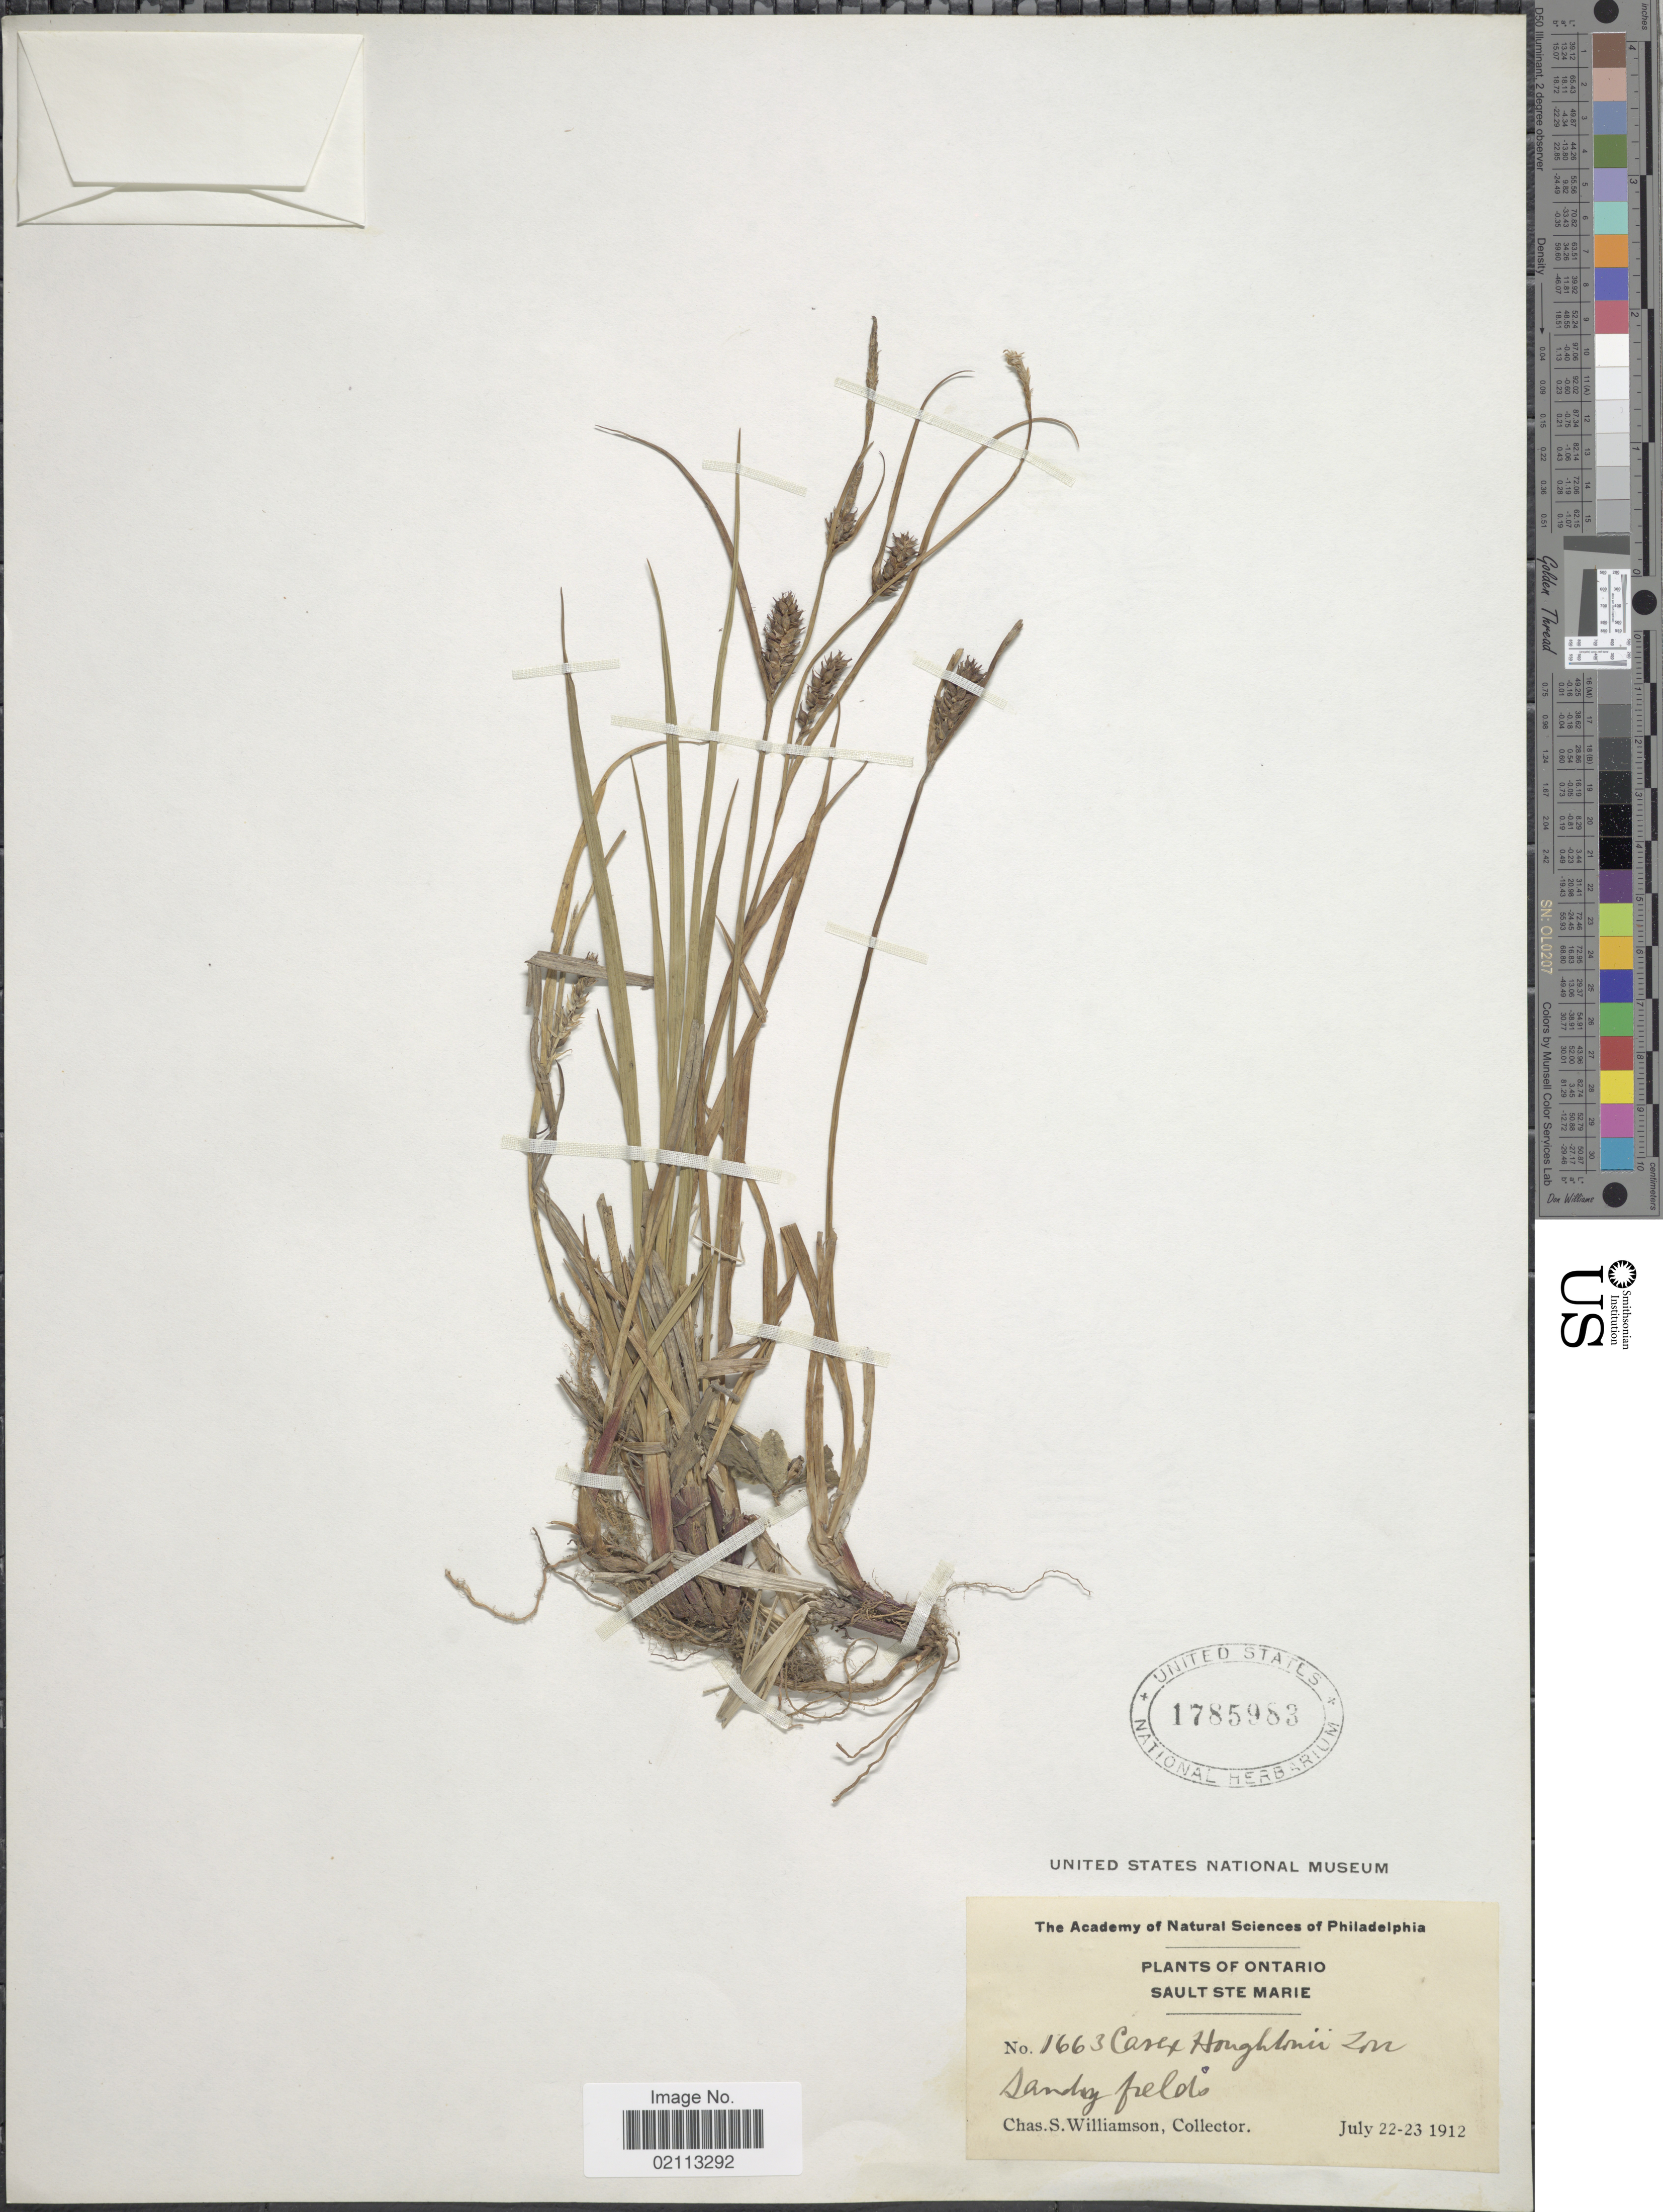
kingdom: Plantae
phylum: Tracheophyta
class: Liliopsida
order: Poales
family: Cyperaceae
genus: Carex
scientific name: Carex houghtoniana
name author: Torr. ex Dewey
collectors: C. Williamson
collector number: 1663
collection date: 1912-07-22/1912-07-23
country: Canada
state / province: Ontario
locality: Sault Ste Marie, Sandy fields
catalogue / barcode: US 1785983